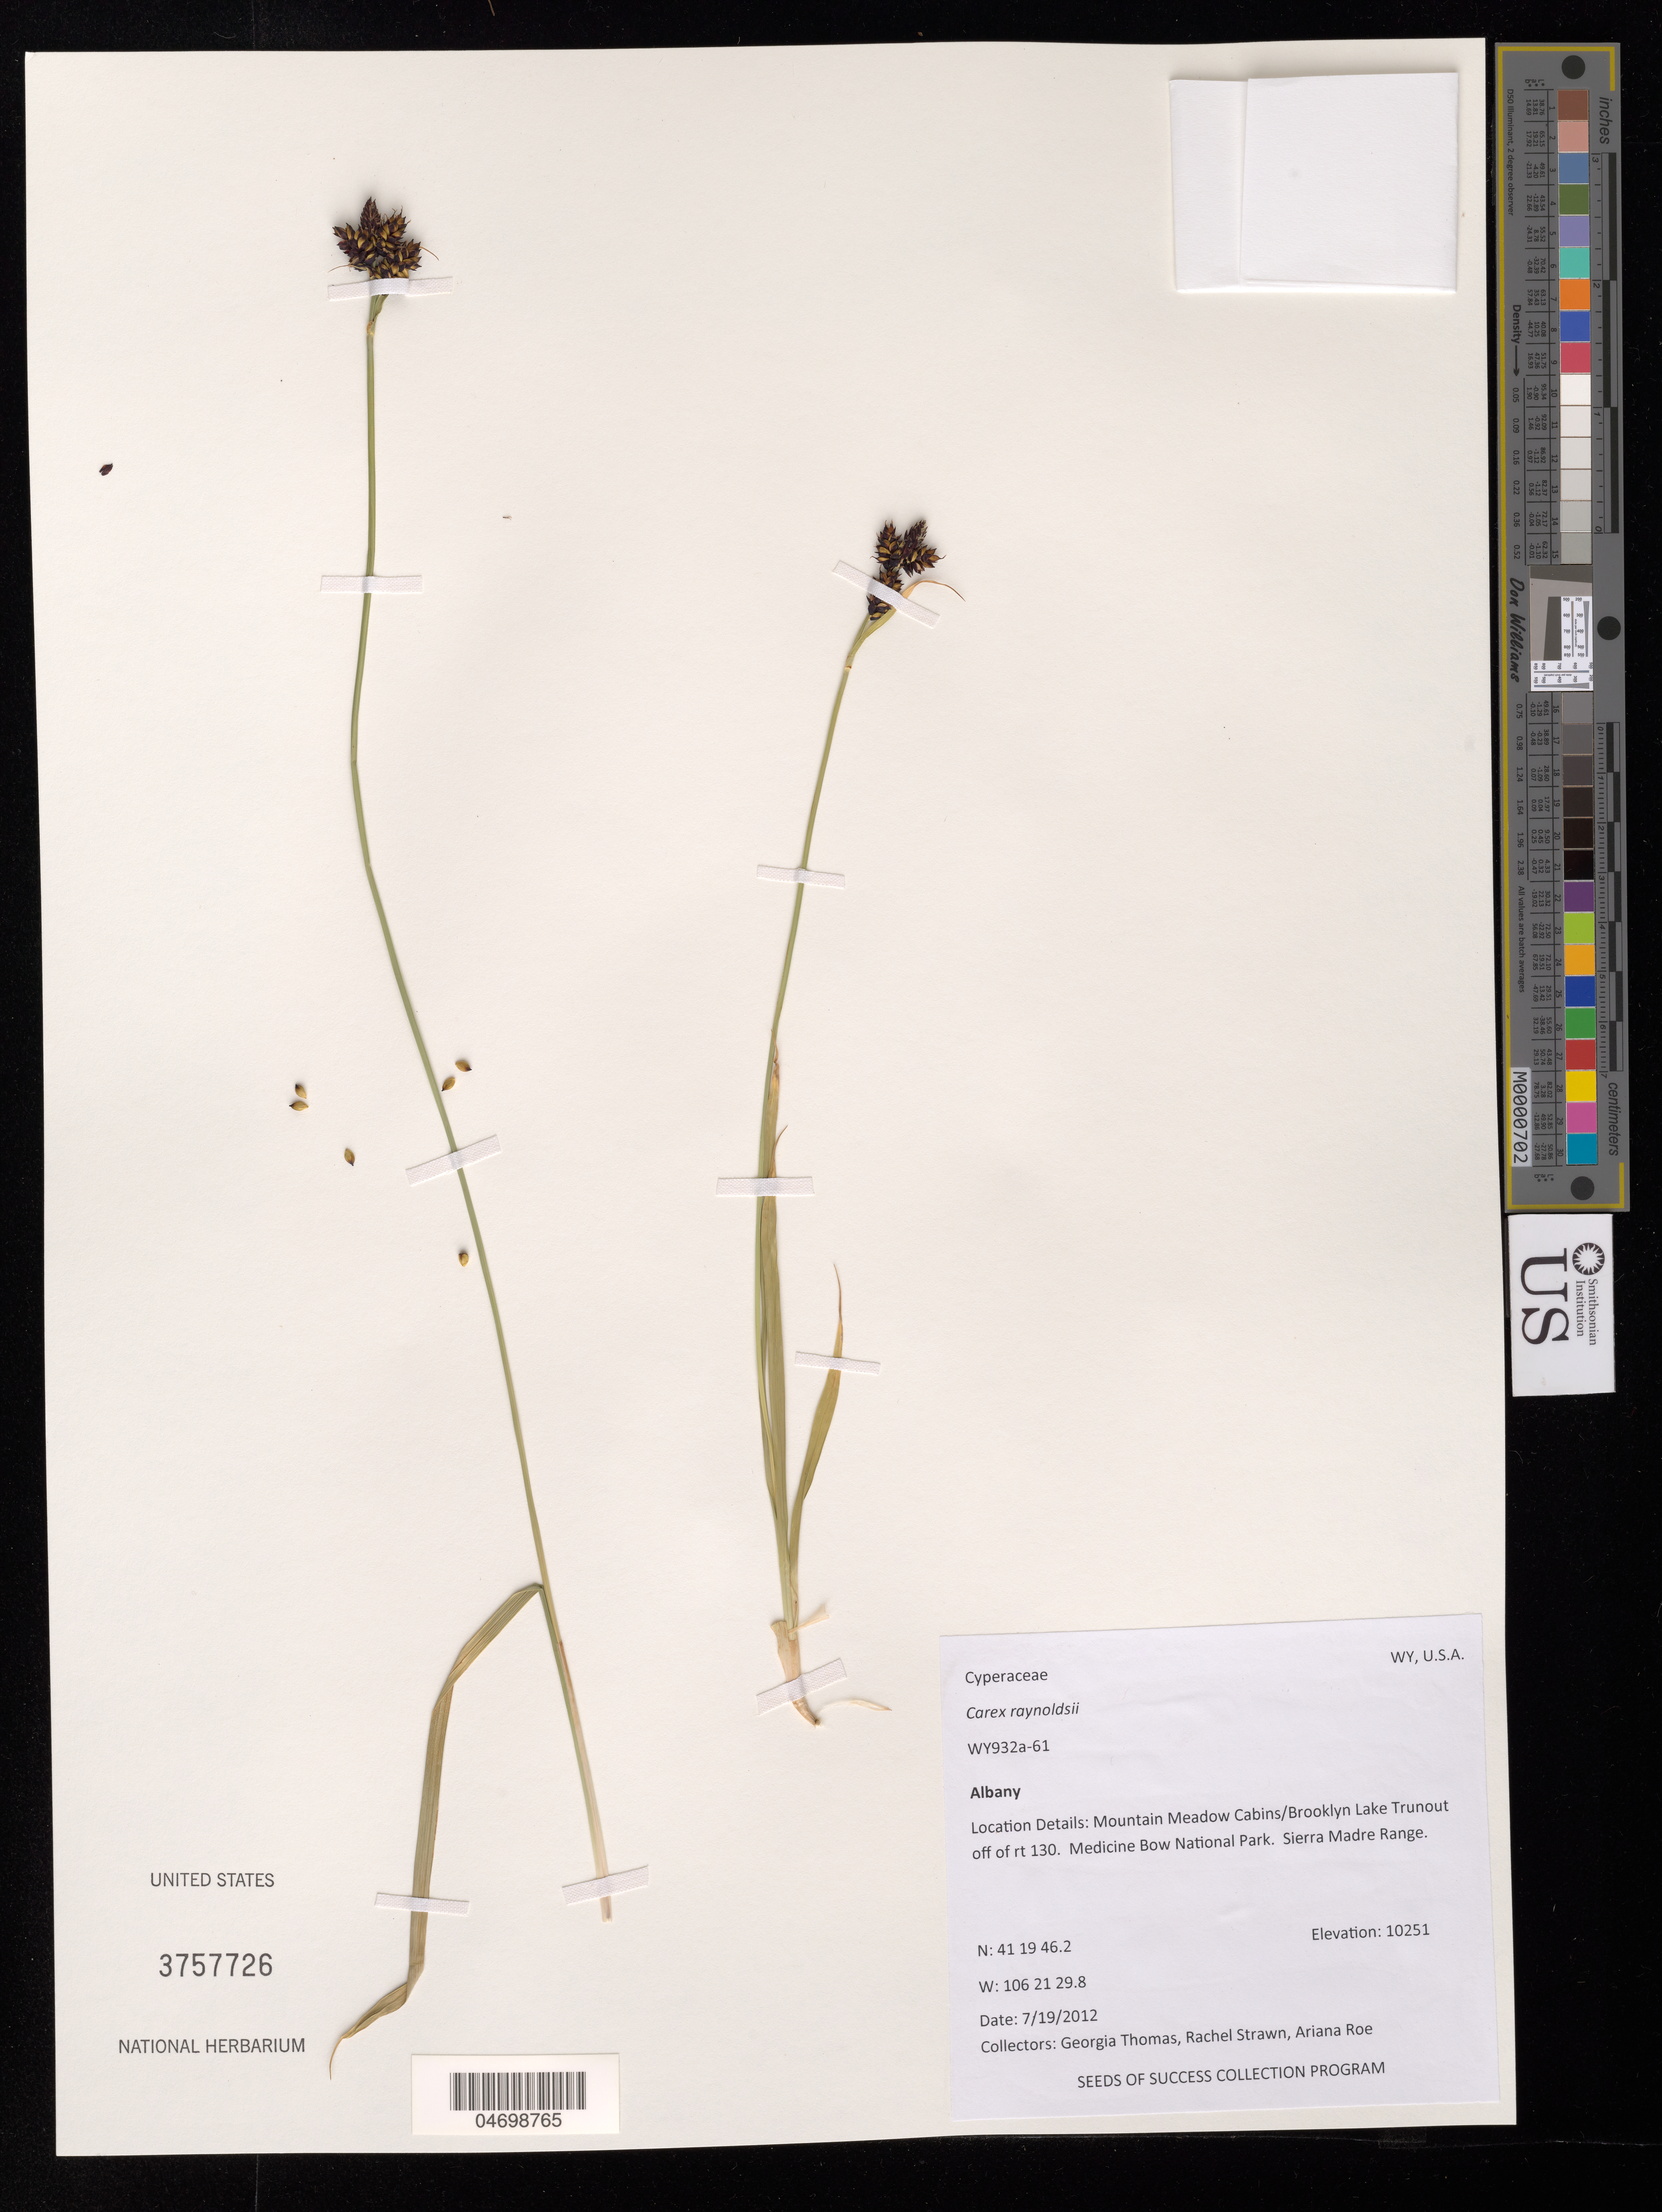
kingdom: Plantae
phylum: Tracheophyta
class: Liliopsida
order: Poales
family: Cyperaceae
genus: Carex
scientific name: Carex raynoldsii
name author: Dewey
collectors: G. Thomas, R. Strawn & A. Roe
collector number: WY932A-61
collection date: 2012-07-19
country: United States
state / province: Wyoming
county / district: Albany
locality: Medicine Bow National Forest. Sierra Madre Range, Mountain Meadows Cabins/Brooklyn Lake Turnout off of Rt 130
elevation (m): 3125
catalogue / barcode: US 3757726